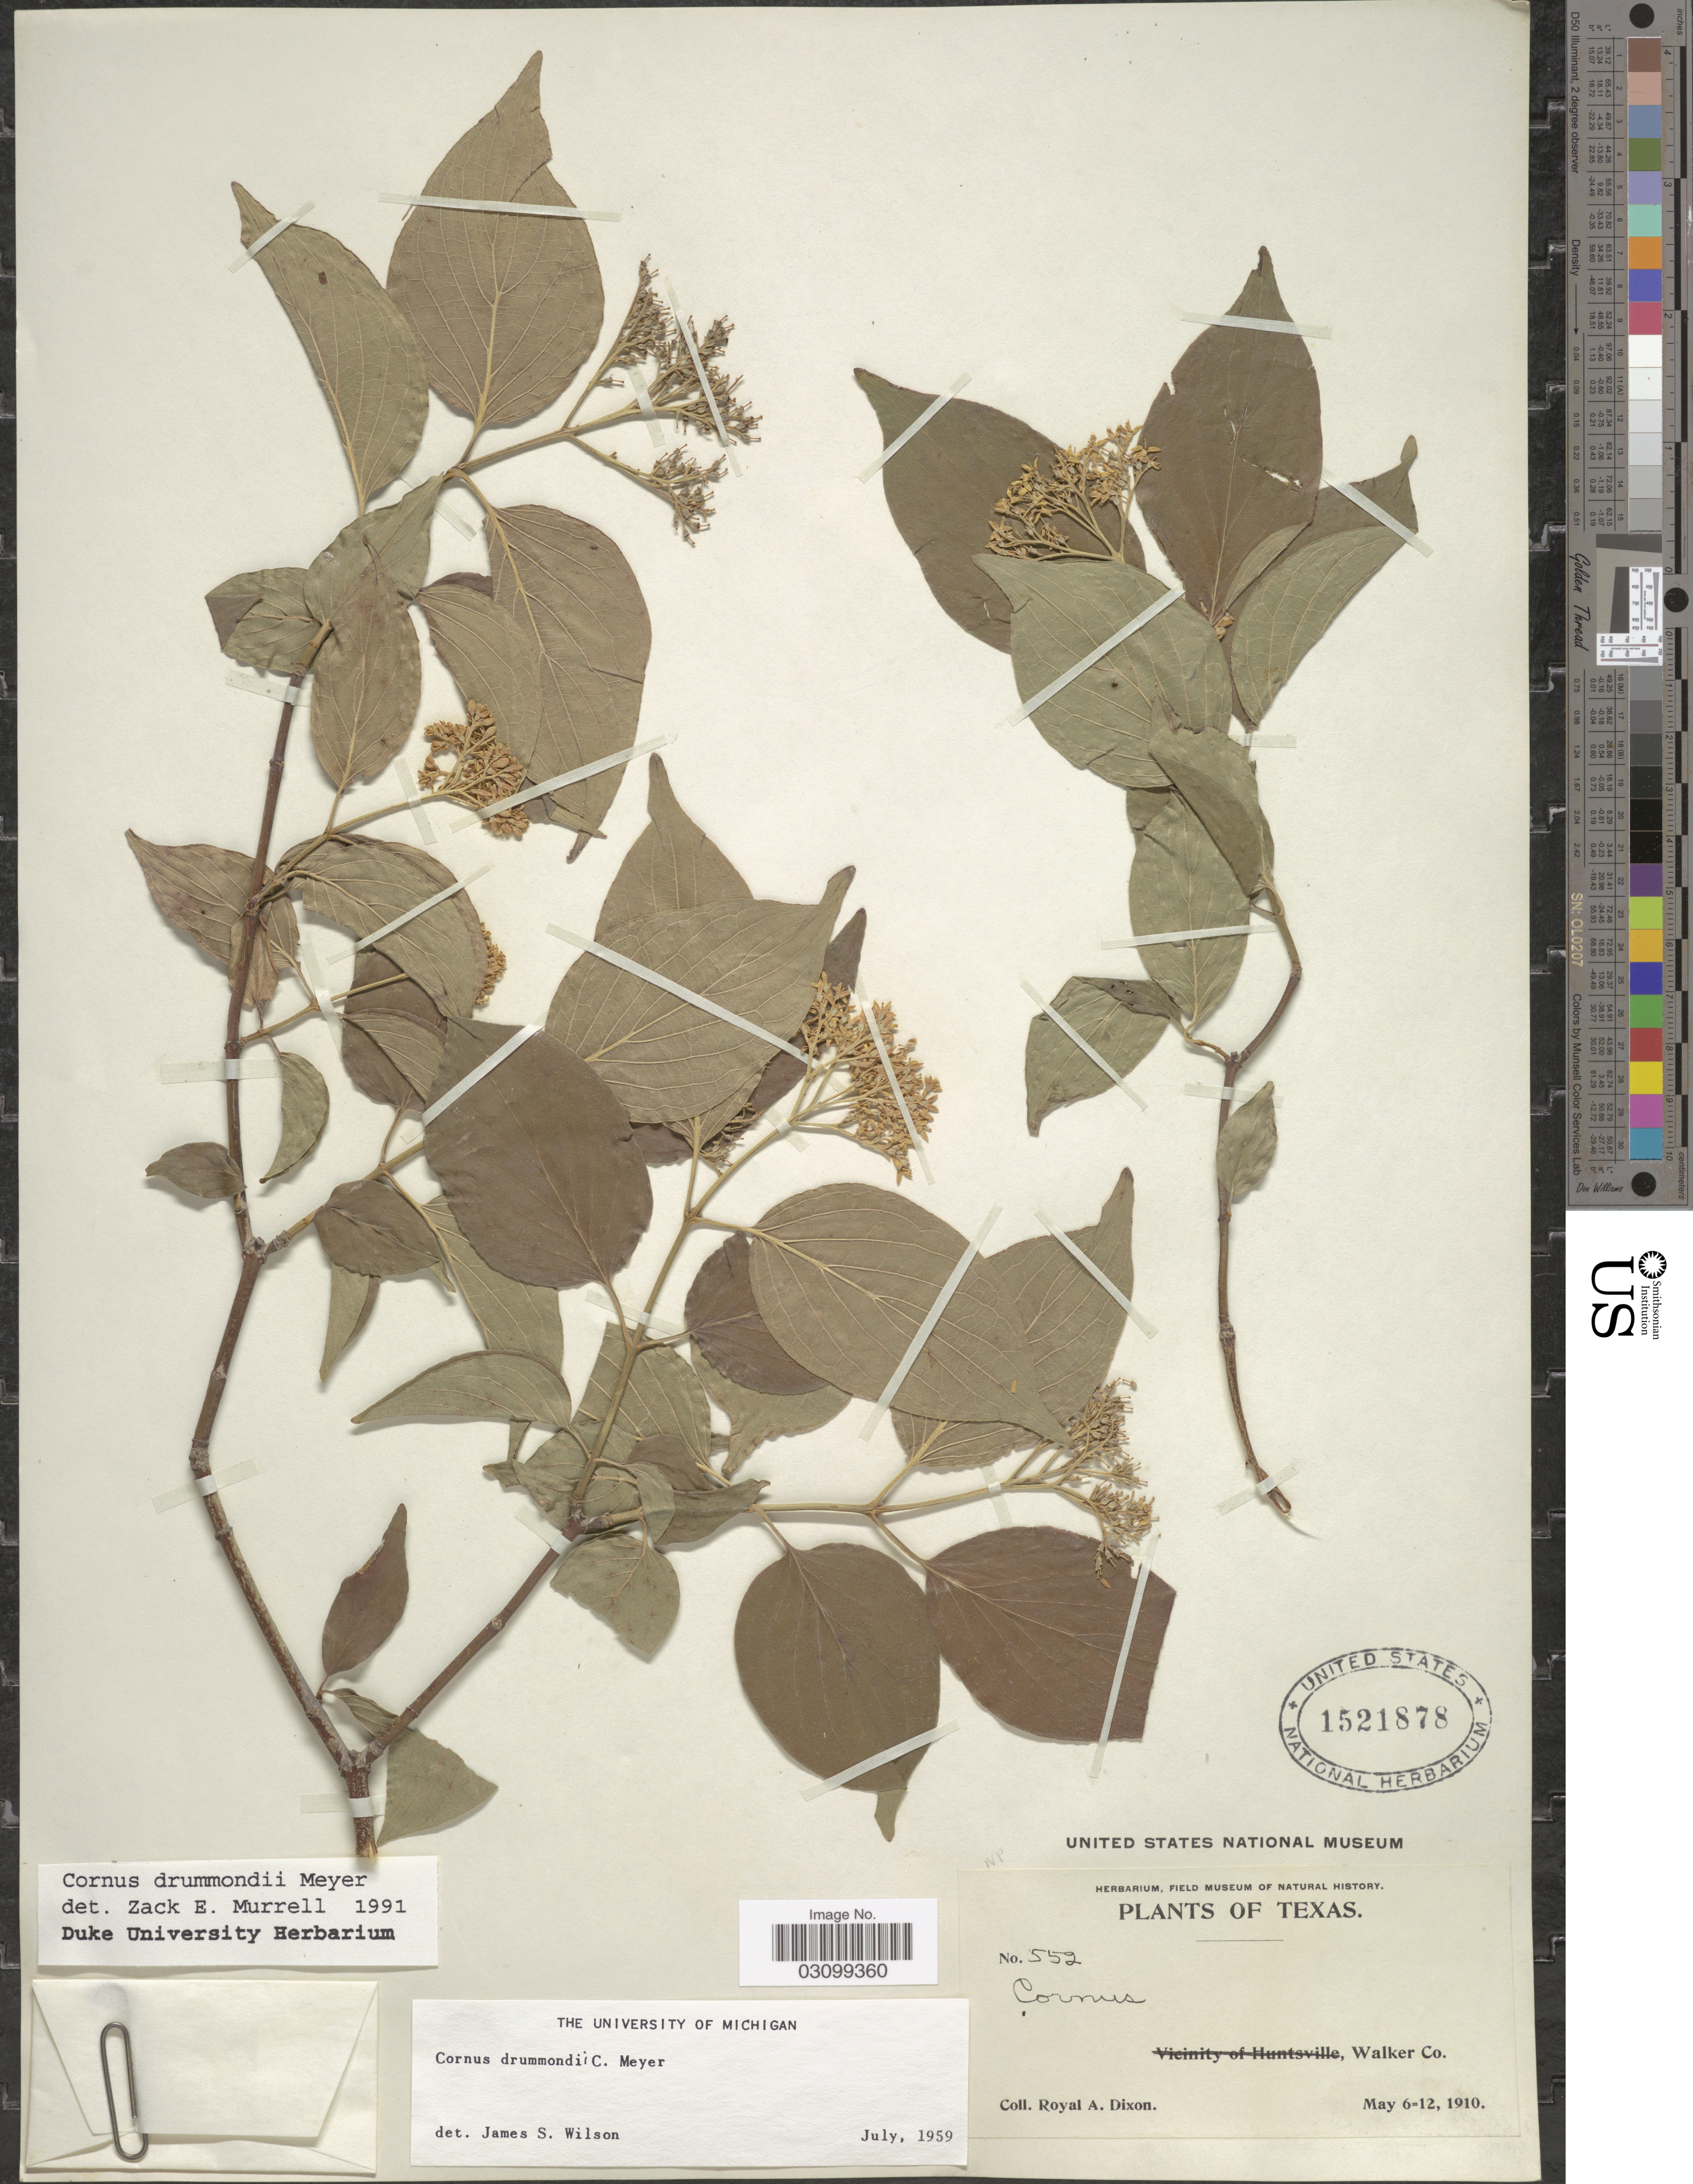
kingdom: Plantae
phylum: Tracheophyta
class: Magnoliopsida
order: Cornales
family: Cornaceae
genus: Cornus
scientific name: Cornus drummondii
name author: C.A. Mey.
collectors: R. A. Dixon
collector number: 552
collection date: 1910-05-06/1910-05-12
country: United States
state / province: Texas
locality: Walker Co.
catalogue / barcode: US 1521878